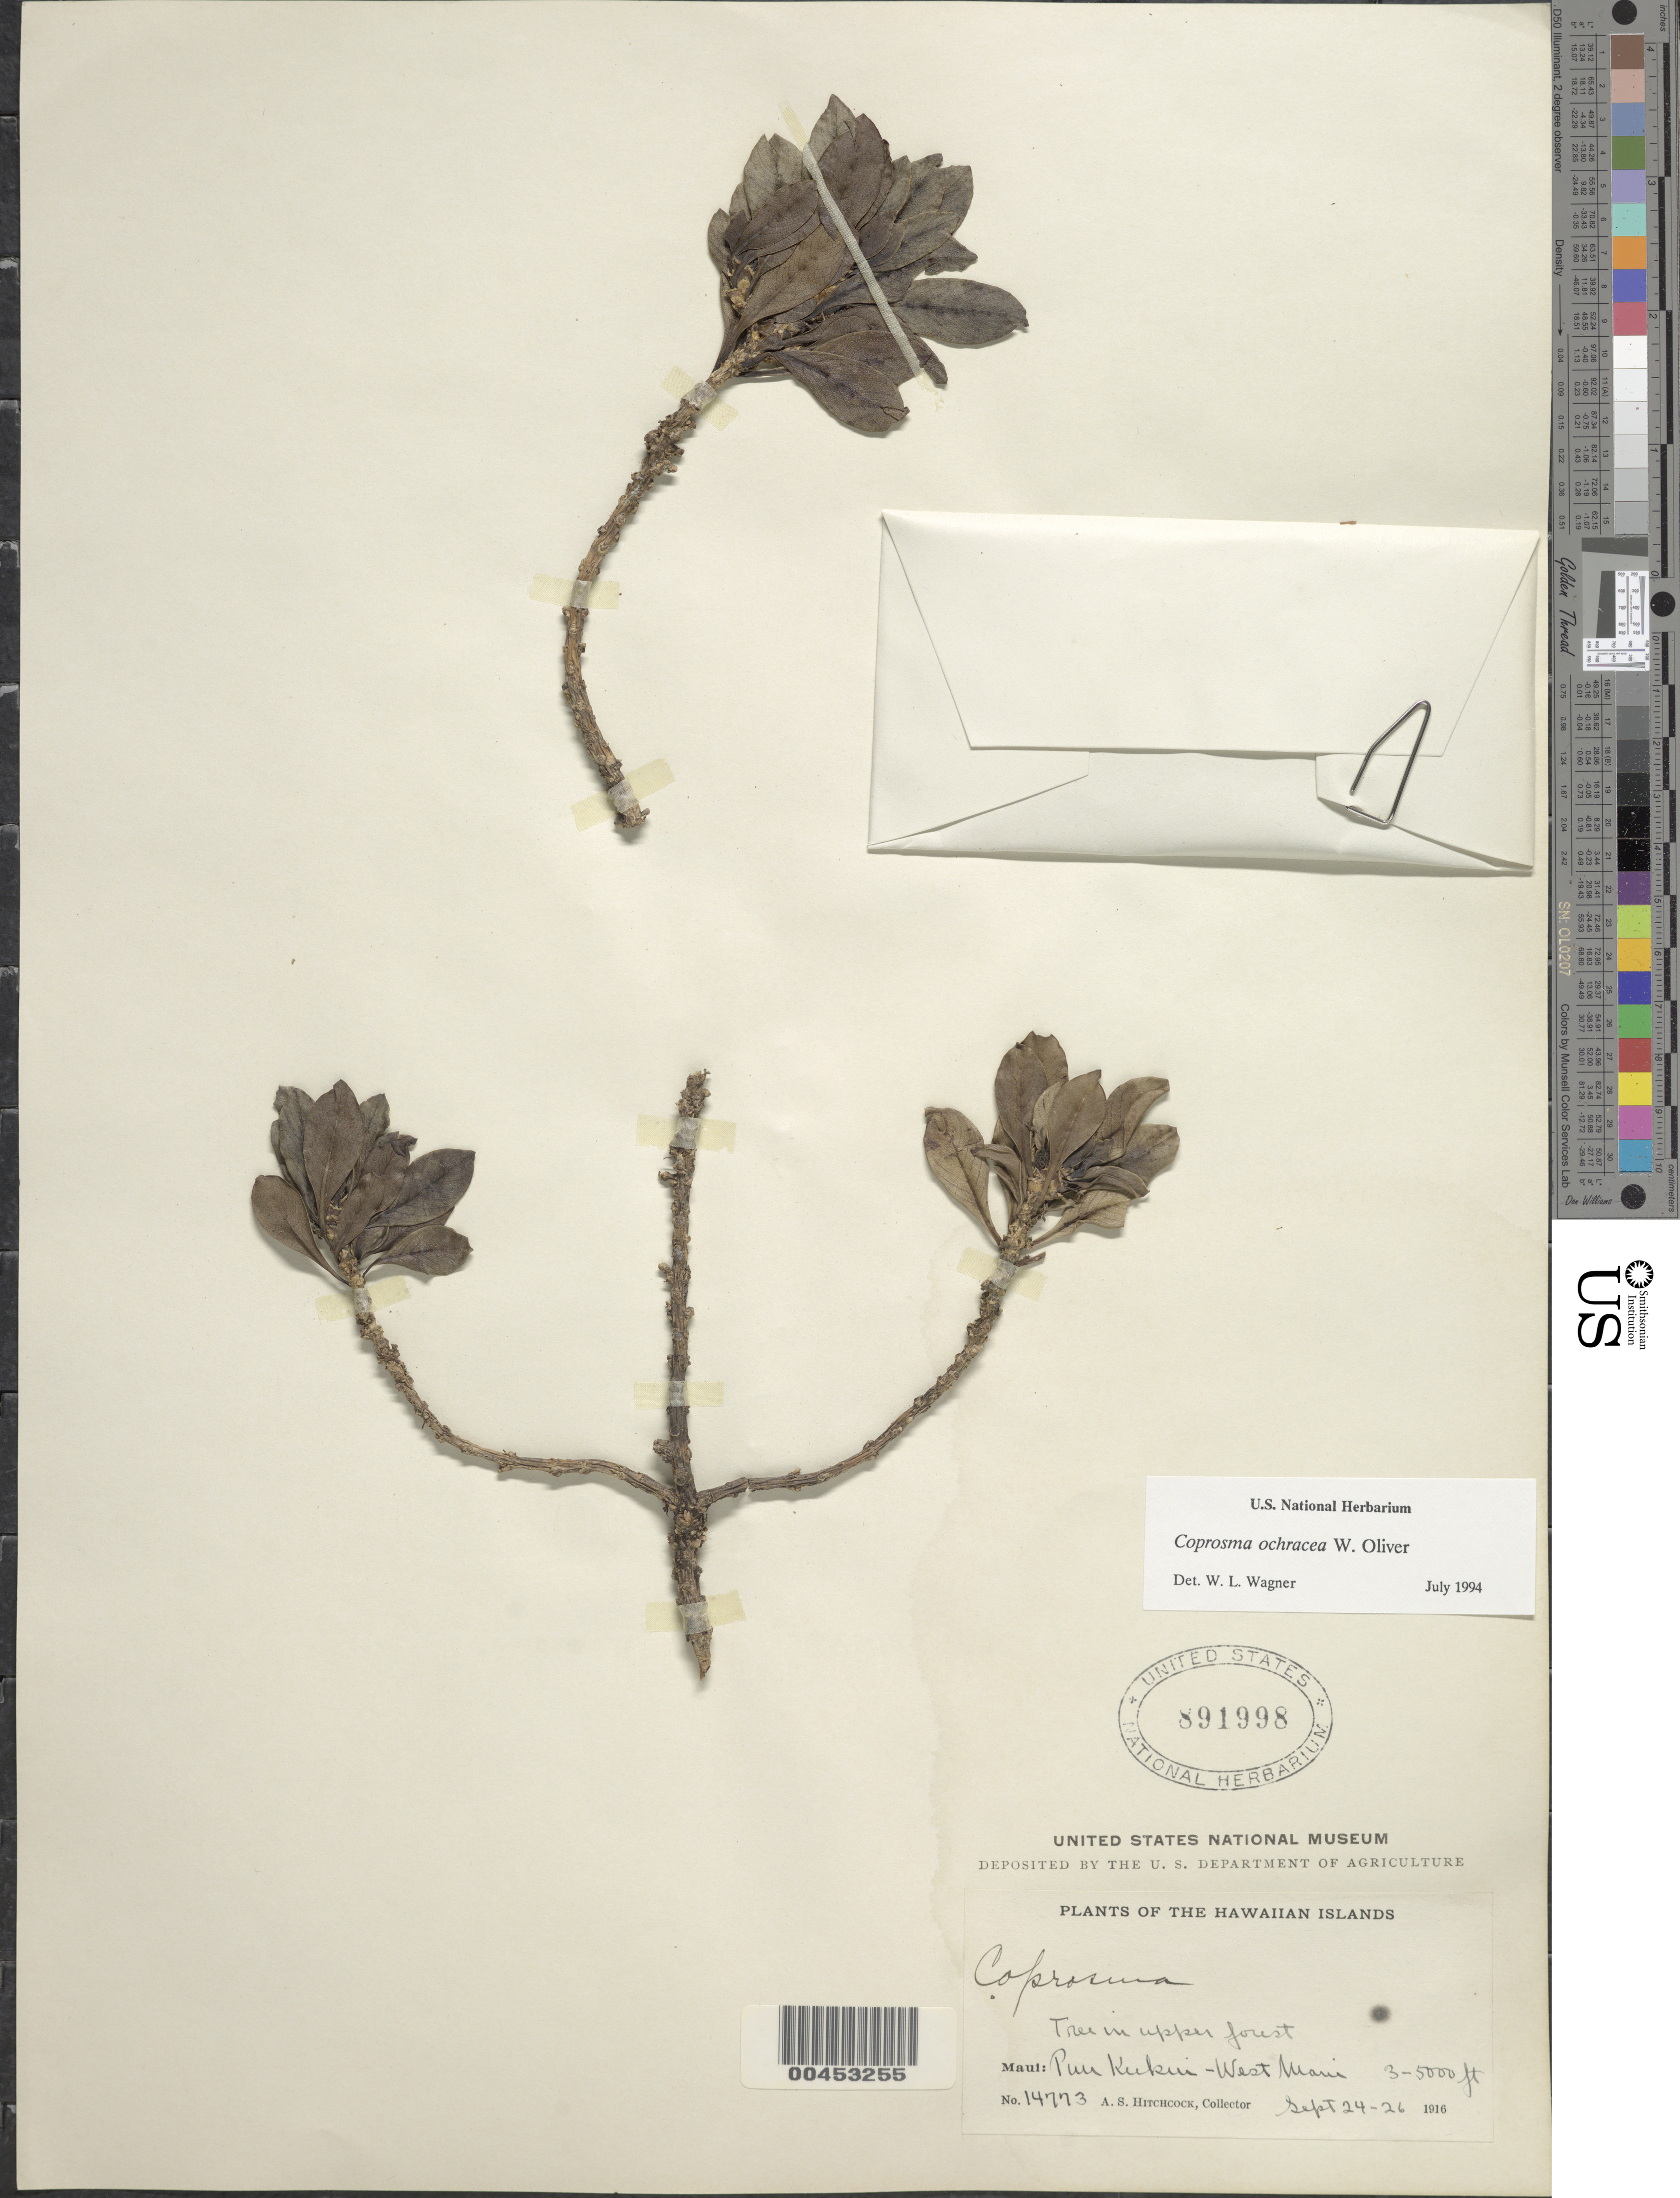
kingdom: Plantae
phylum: Tracheophyta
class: Magnoliopsida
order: Gentianales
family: Rubiaceae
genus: Coprosma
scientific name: Coprosma ochracea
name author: W.R.B. Oliv.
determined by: Wagner, W. L., (BOT), Smithsonian Institution - National Museum of Natural History (UNITED STATES)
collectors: A. S. Hitchcock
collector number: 14773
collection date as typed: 24 Sep 1916 to 26 Sep 1916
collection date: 1916-09-24/1916-09-26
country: United States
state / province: Hawaii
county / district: Maui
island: Maui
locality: Puu Kukui, W Maui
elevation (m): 914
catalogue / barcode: US 891998